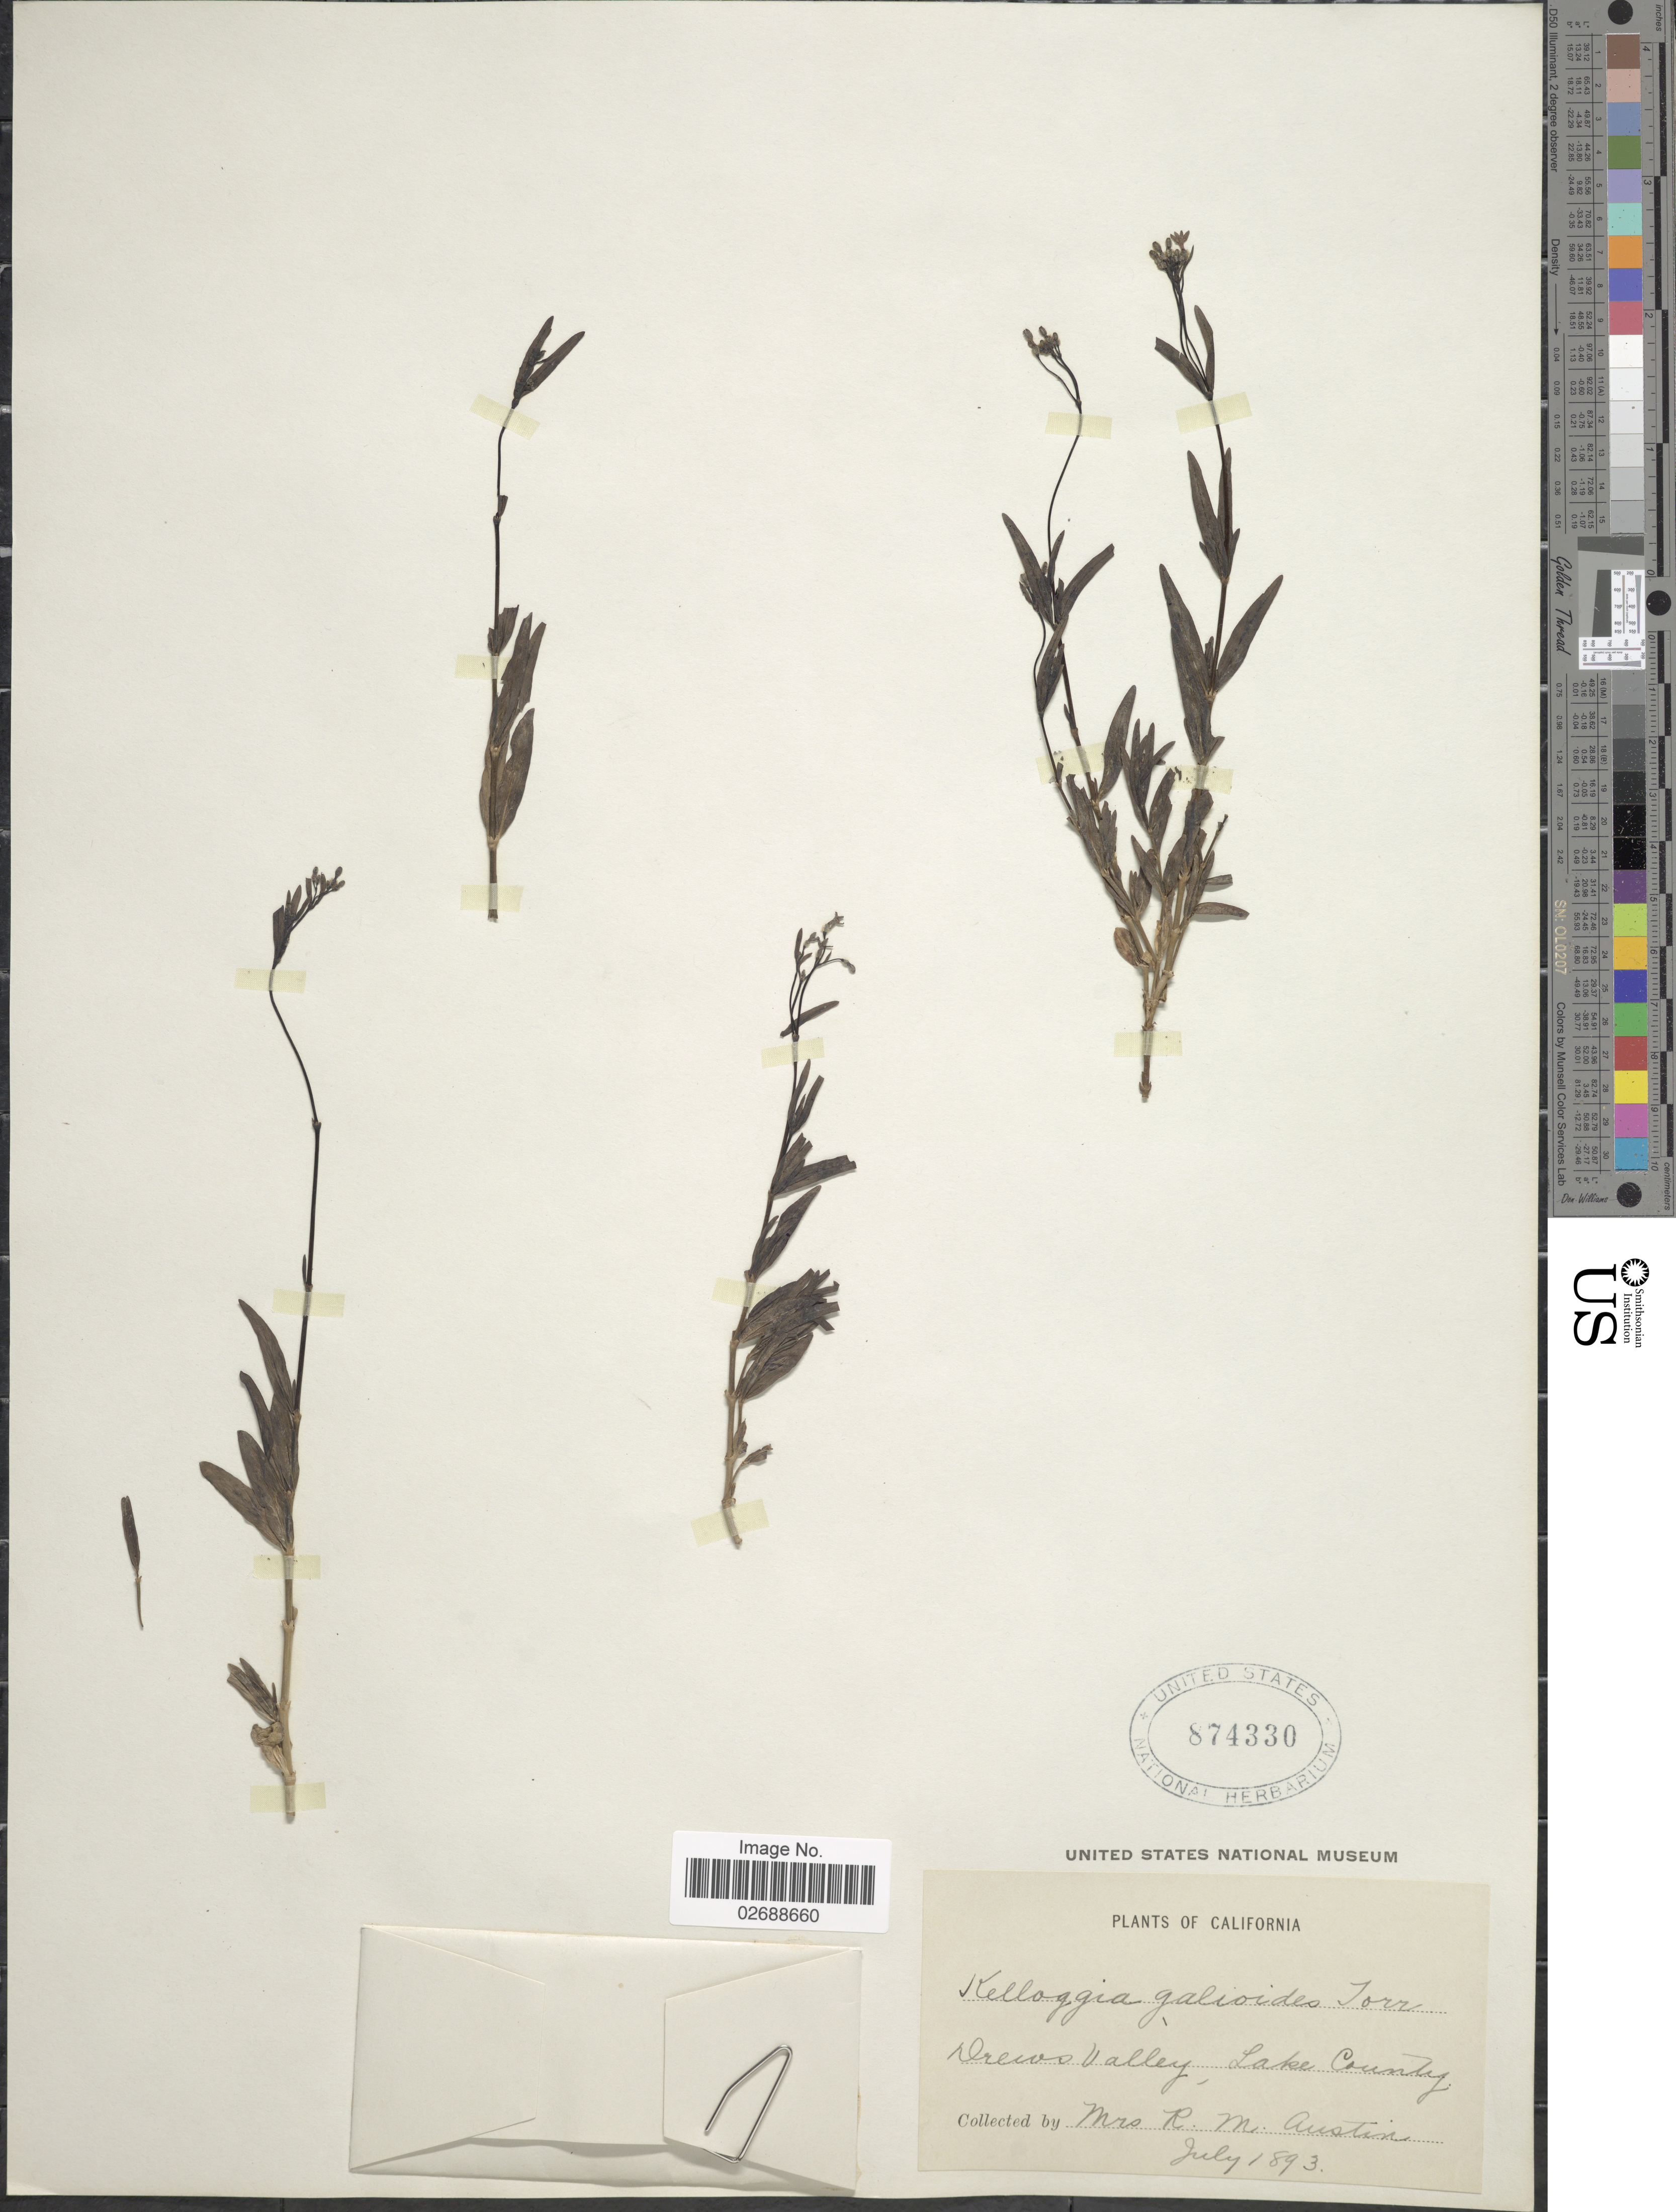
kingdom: Plantae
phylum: Tracheophyta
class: Magnoliopsida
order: Gentianales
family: Rubiaceae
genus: Kelloggia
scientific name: Kelloggia galioides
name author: Torr.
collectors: R. Austin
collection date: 1893-07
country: United States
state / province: California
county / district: Lake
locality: Drewo Valley, Lake County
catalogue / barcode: US 874330